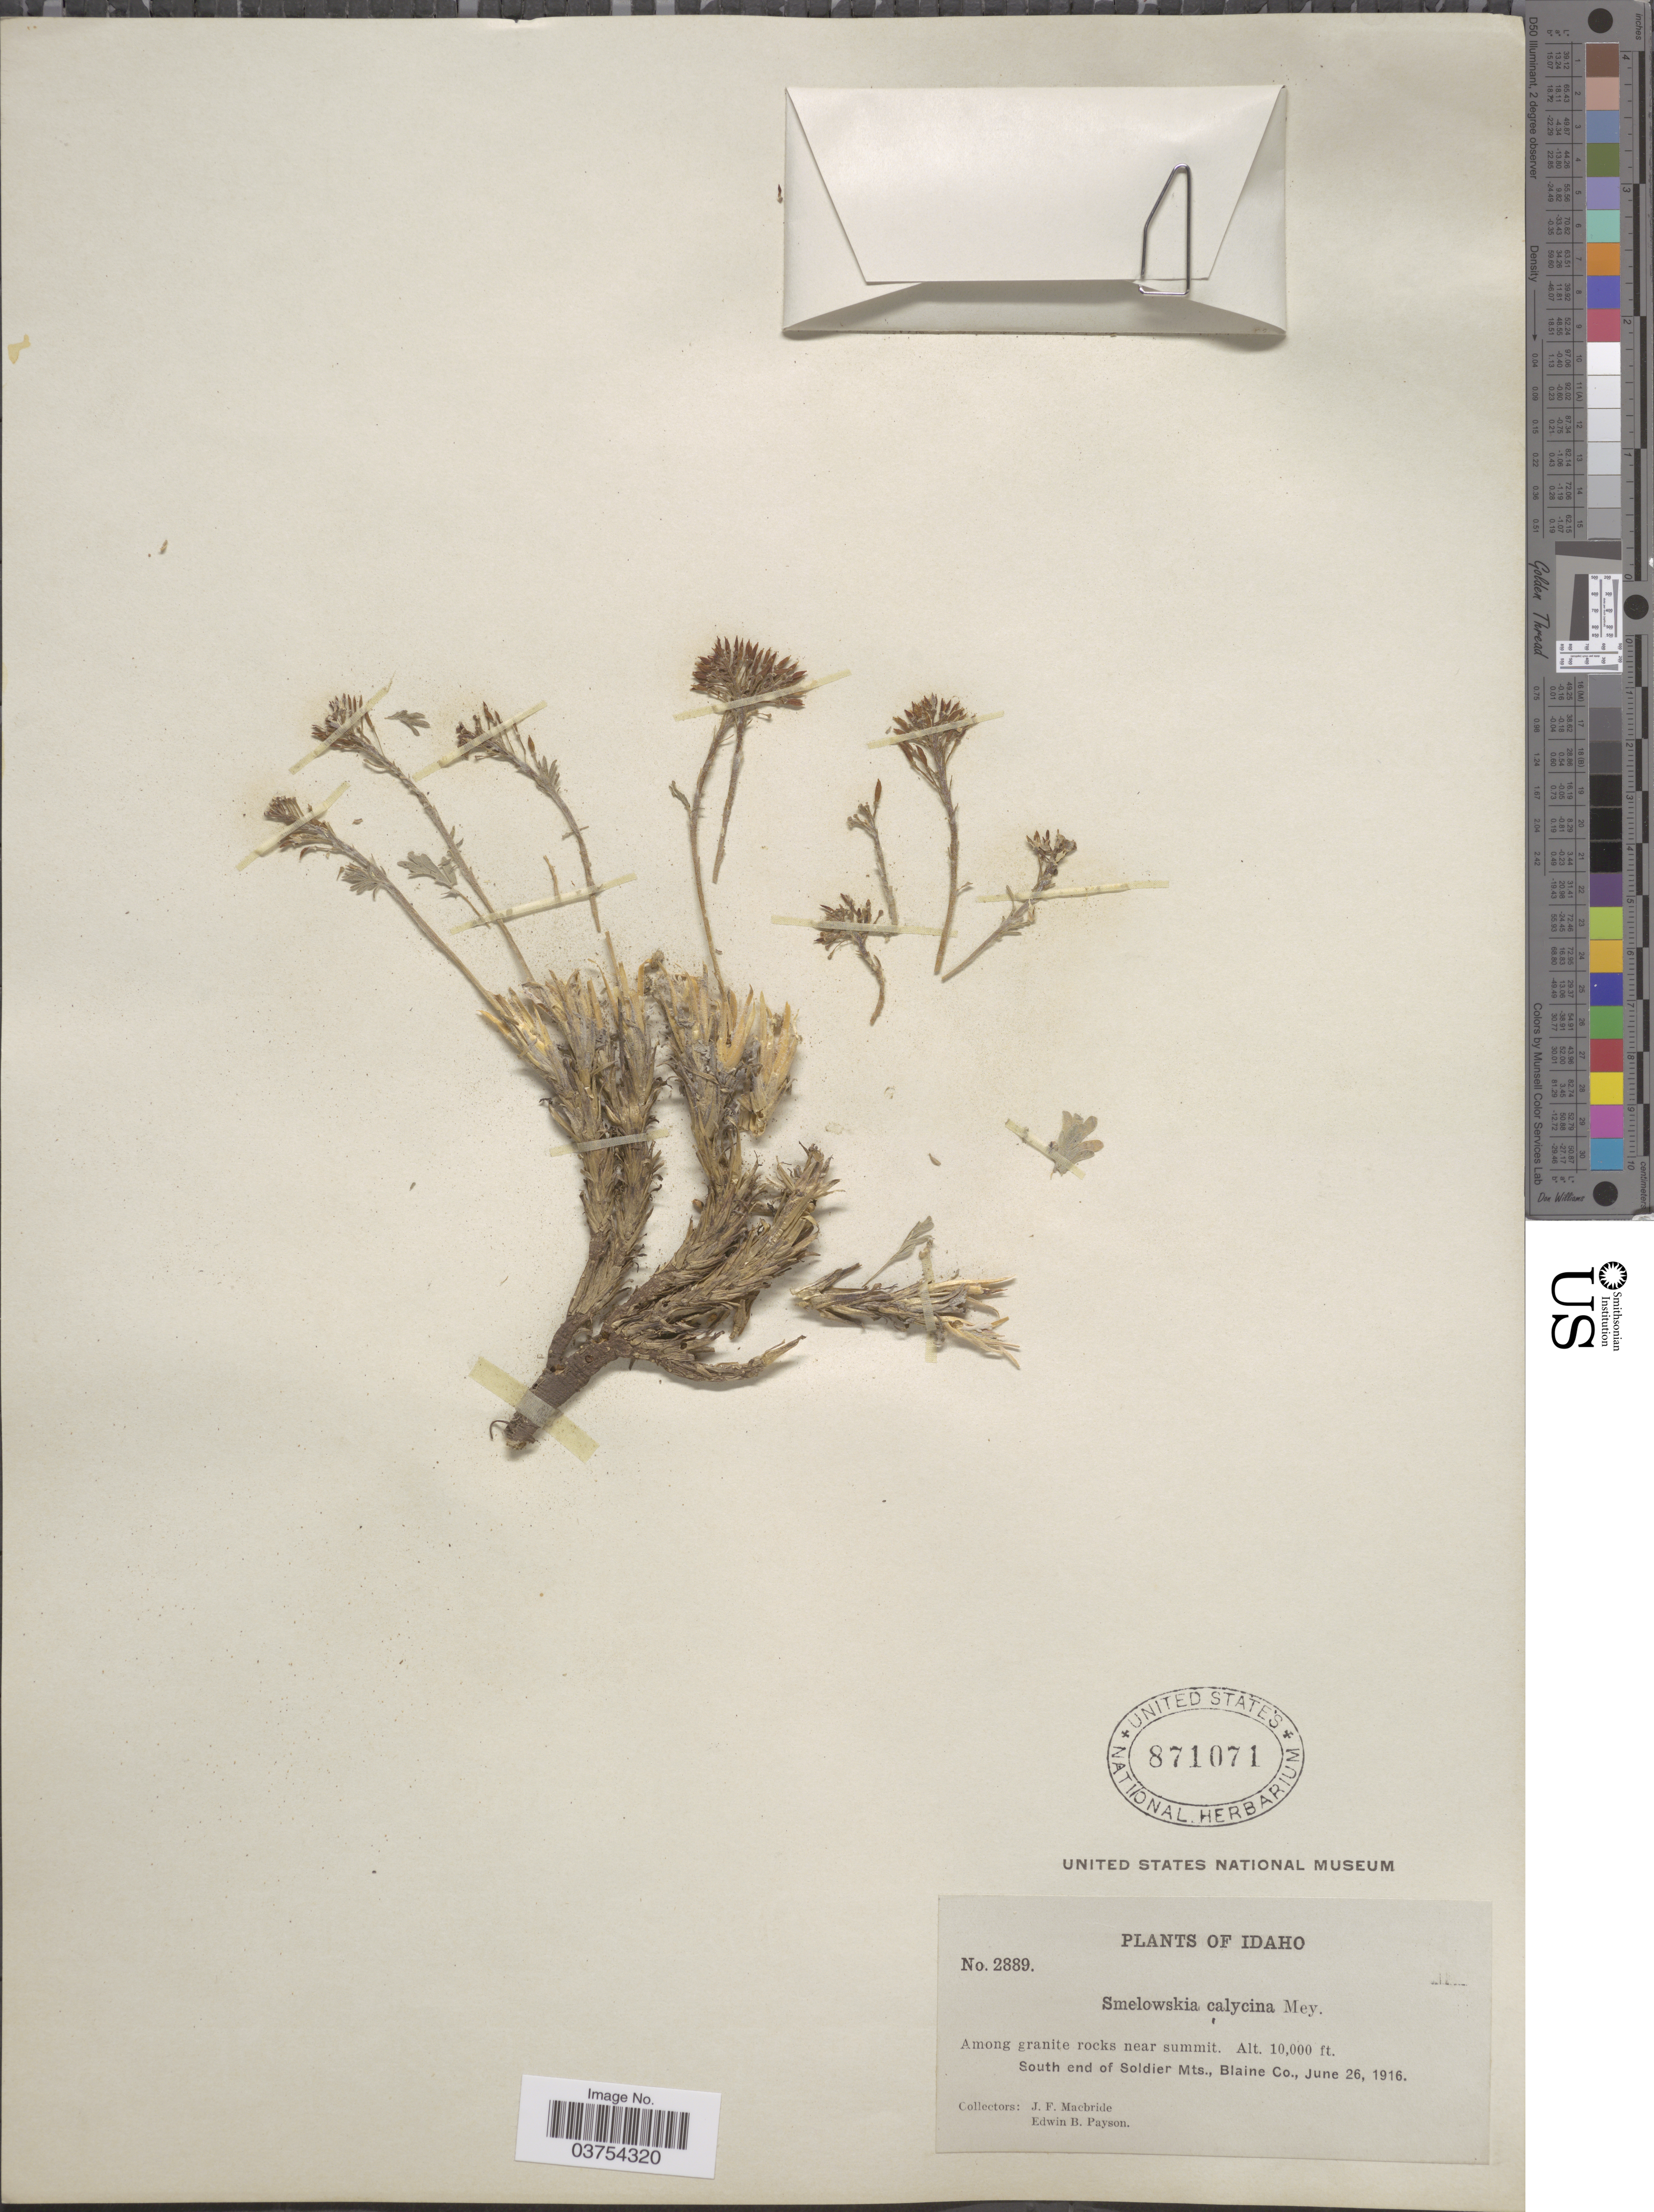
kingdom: Plantae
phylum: Tracheophyta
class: Magnoliopsida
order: Brassicales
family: Brassicaceae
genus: Smelowskia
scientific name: Smelowskia calycina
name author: (Stephan) C.A. Mey.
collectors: J. F. Macbride & E. B. Payson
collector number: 2889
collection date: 1916-06-26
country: United States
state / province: Idaho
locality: South end of Soldier Mts., Blaine Co.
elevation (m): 3048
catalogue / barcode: US 871071